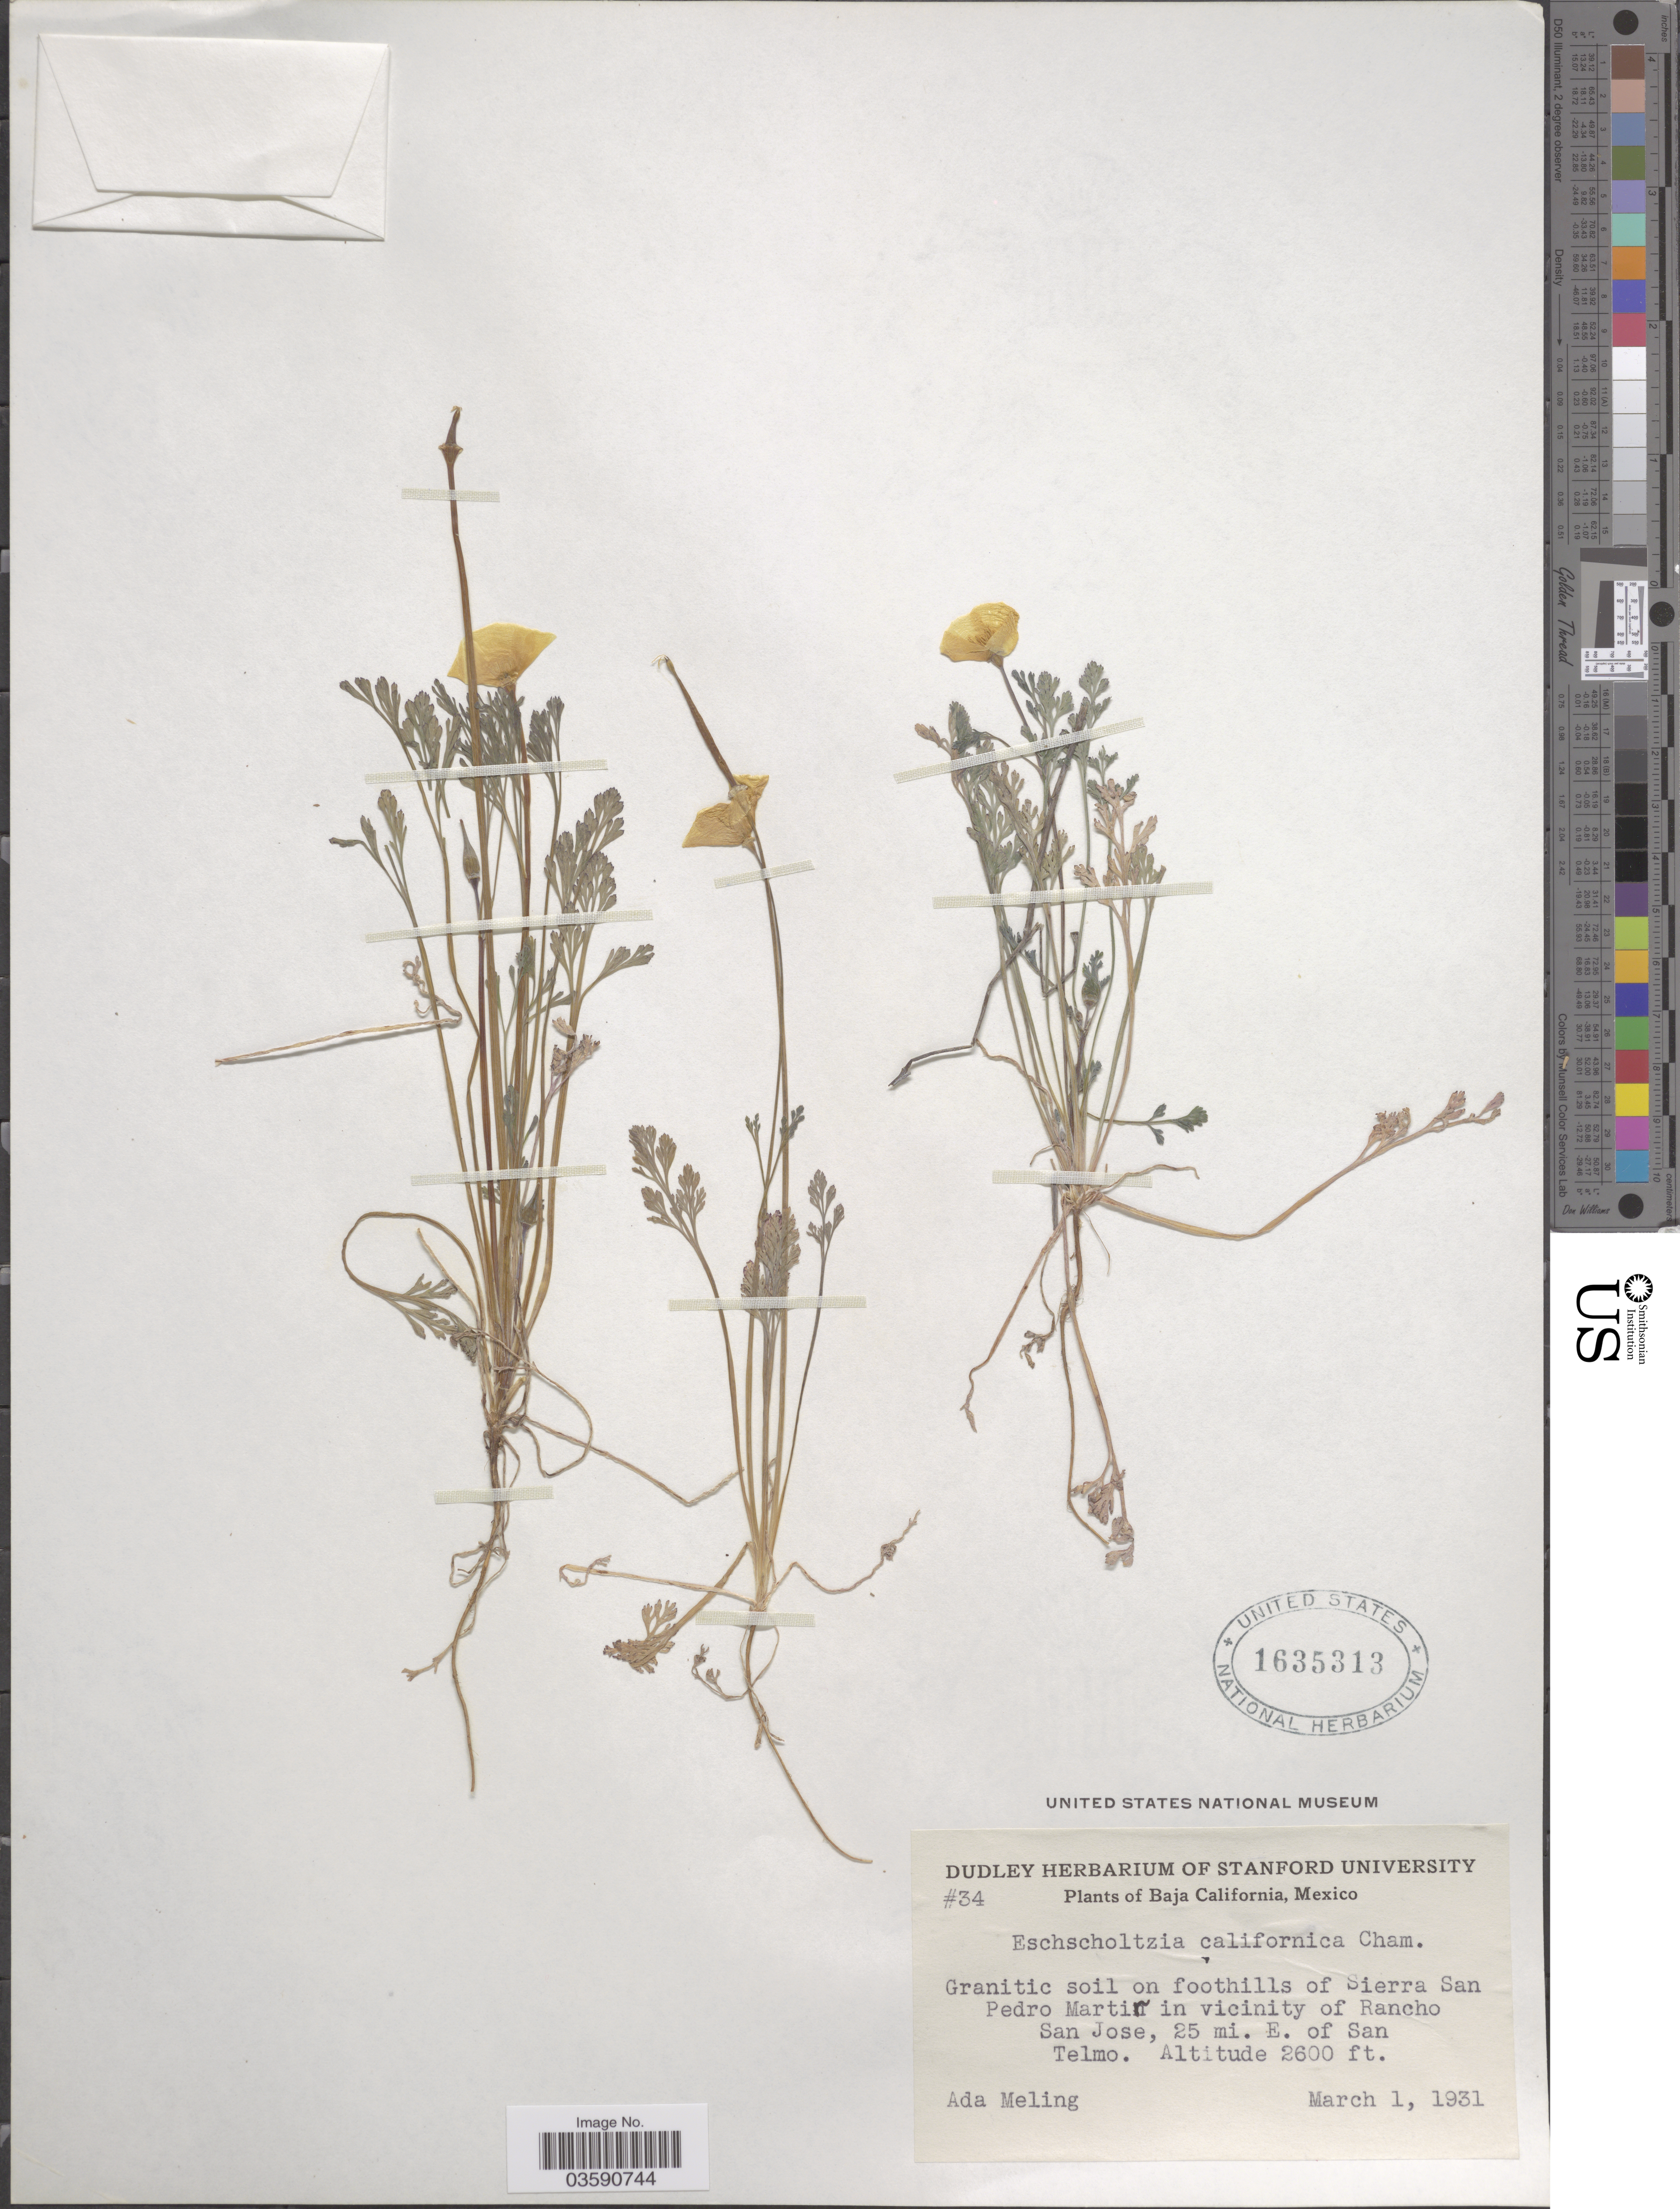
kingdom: Plantae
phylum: Tracheophyta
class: Magnoliopsida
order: Ranunculales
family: Papaveraceae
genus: Eschscholzia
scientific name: Eschscholzia californica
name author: Cham.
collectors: A. Meling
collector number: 34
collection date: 1931-03-01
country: Mexico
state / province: Baja California Norte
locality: Granitic soil on foothills of Sierra San Pedro Martir in vicinity of Rancho San Jose, 25 mi. E. of San Telmo.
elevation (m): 792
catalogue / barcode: US 1635313